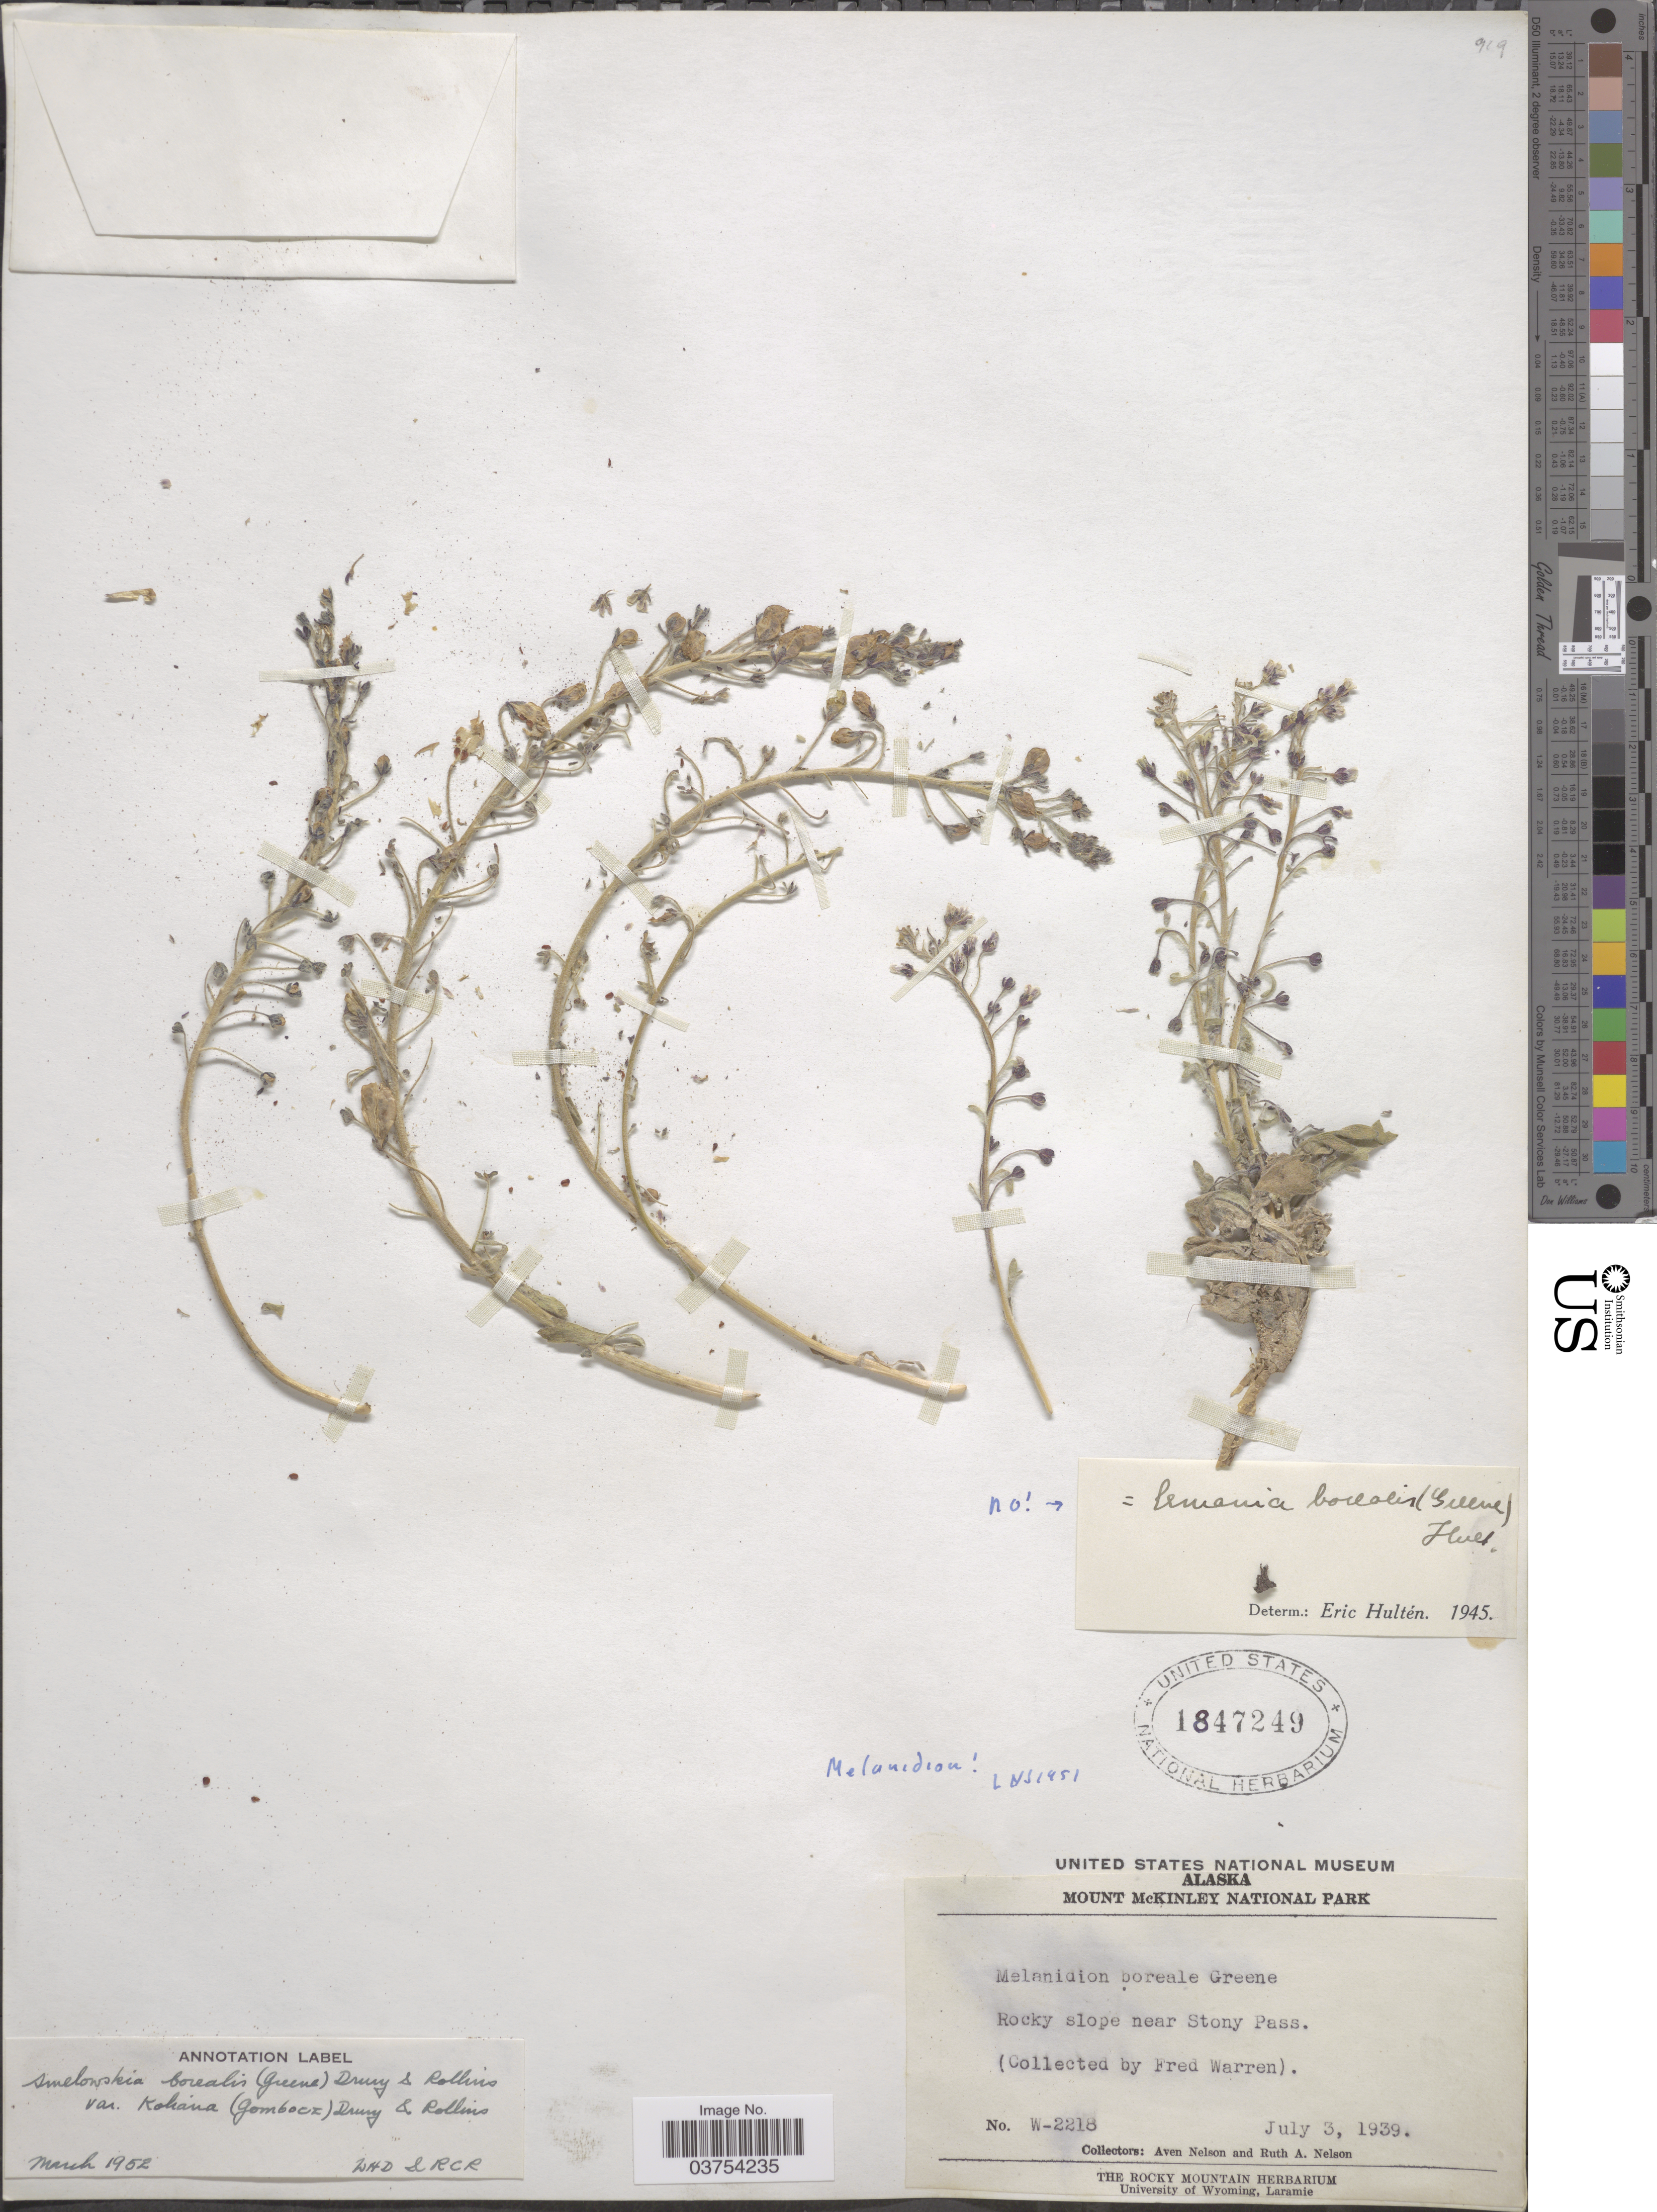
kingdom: Plantae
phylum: Tracheophyta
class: Magnoliopsida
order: Brassicales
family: Brassicaceae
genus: Smelowskia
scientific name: Smelowskia borealis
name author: (Greene) W.H.Drury & Rollins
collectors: F. Warren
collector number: W-2218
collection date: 1939-07-03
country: United States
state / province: Alaska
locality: Mount McKinley National Park. Rocky slope near Stony Pass.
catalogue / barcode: US 1847249